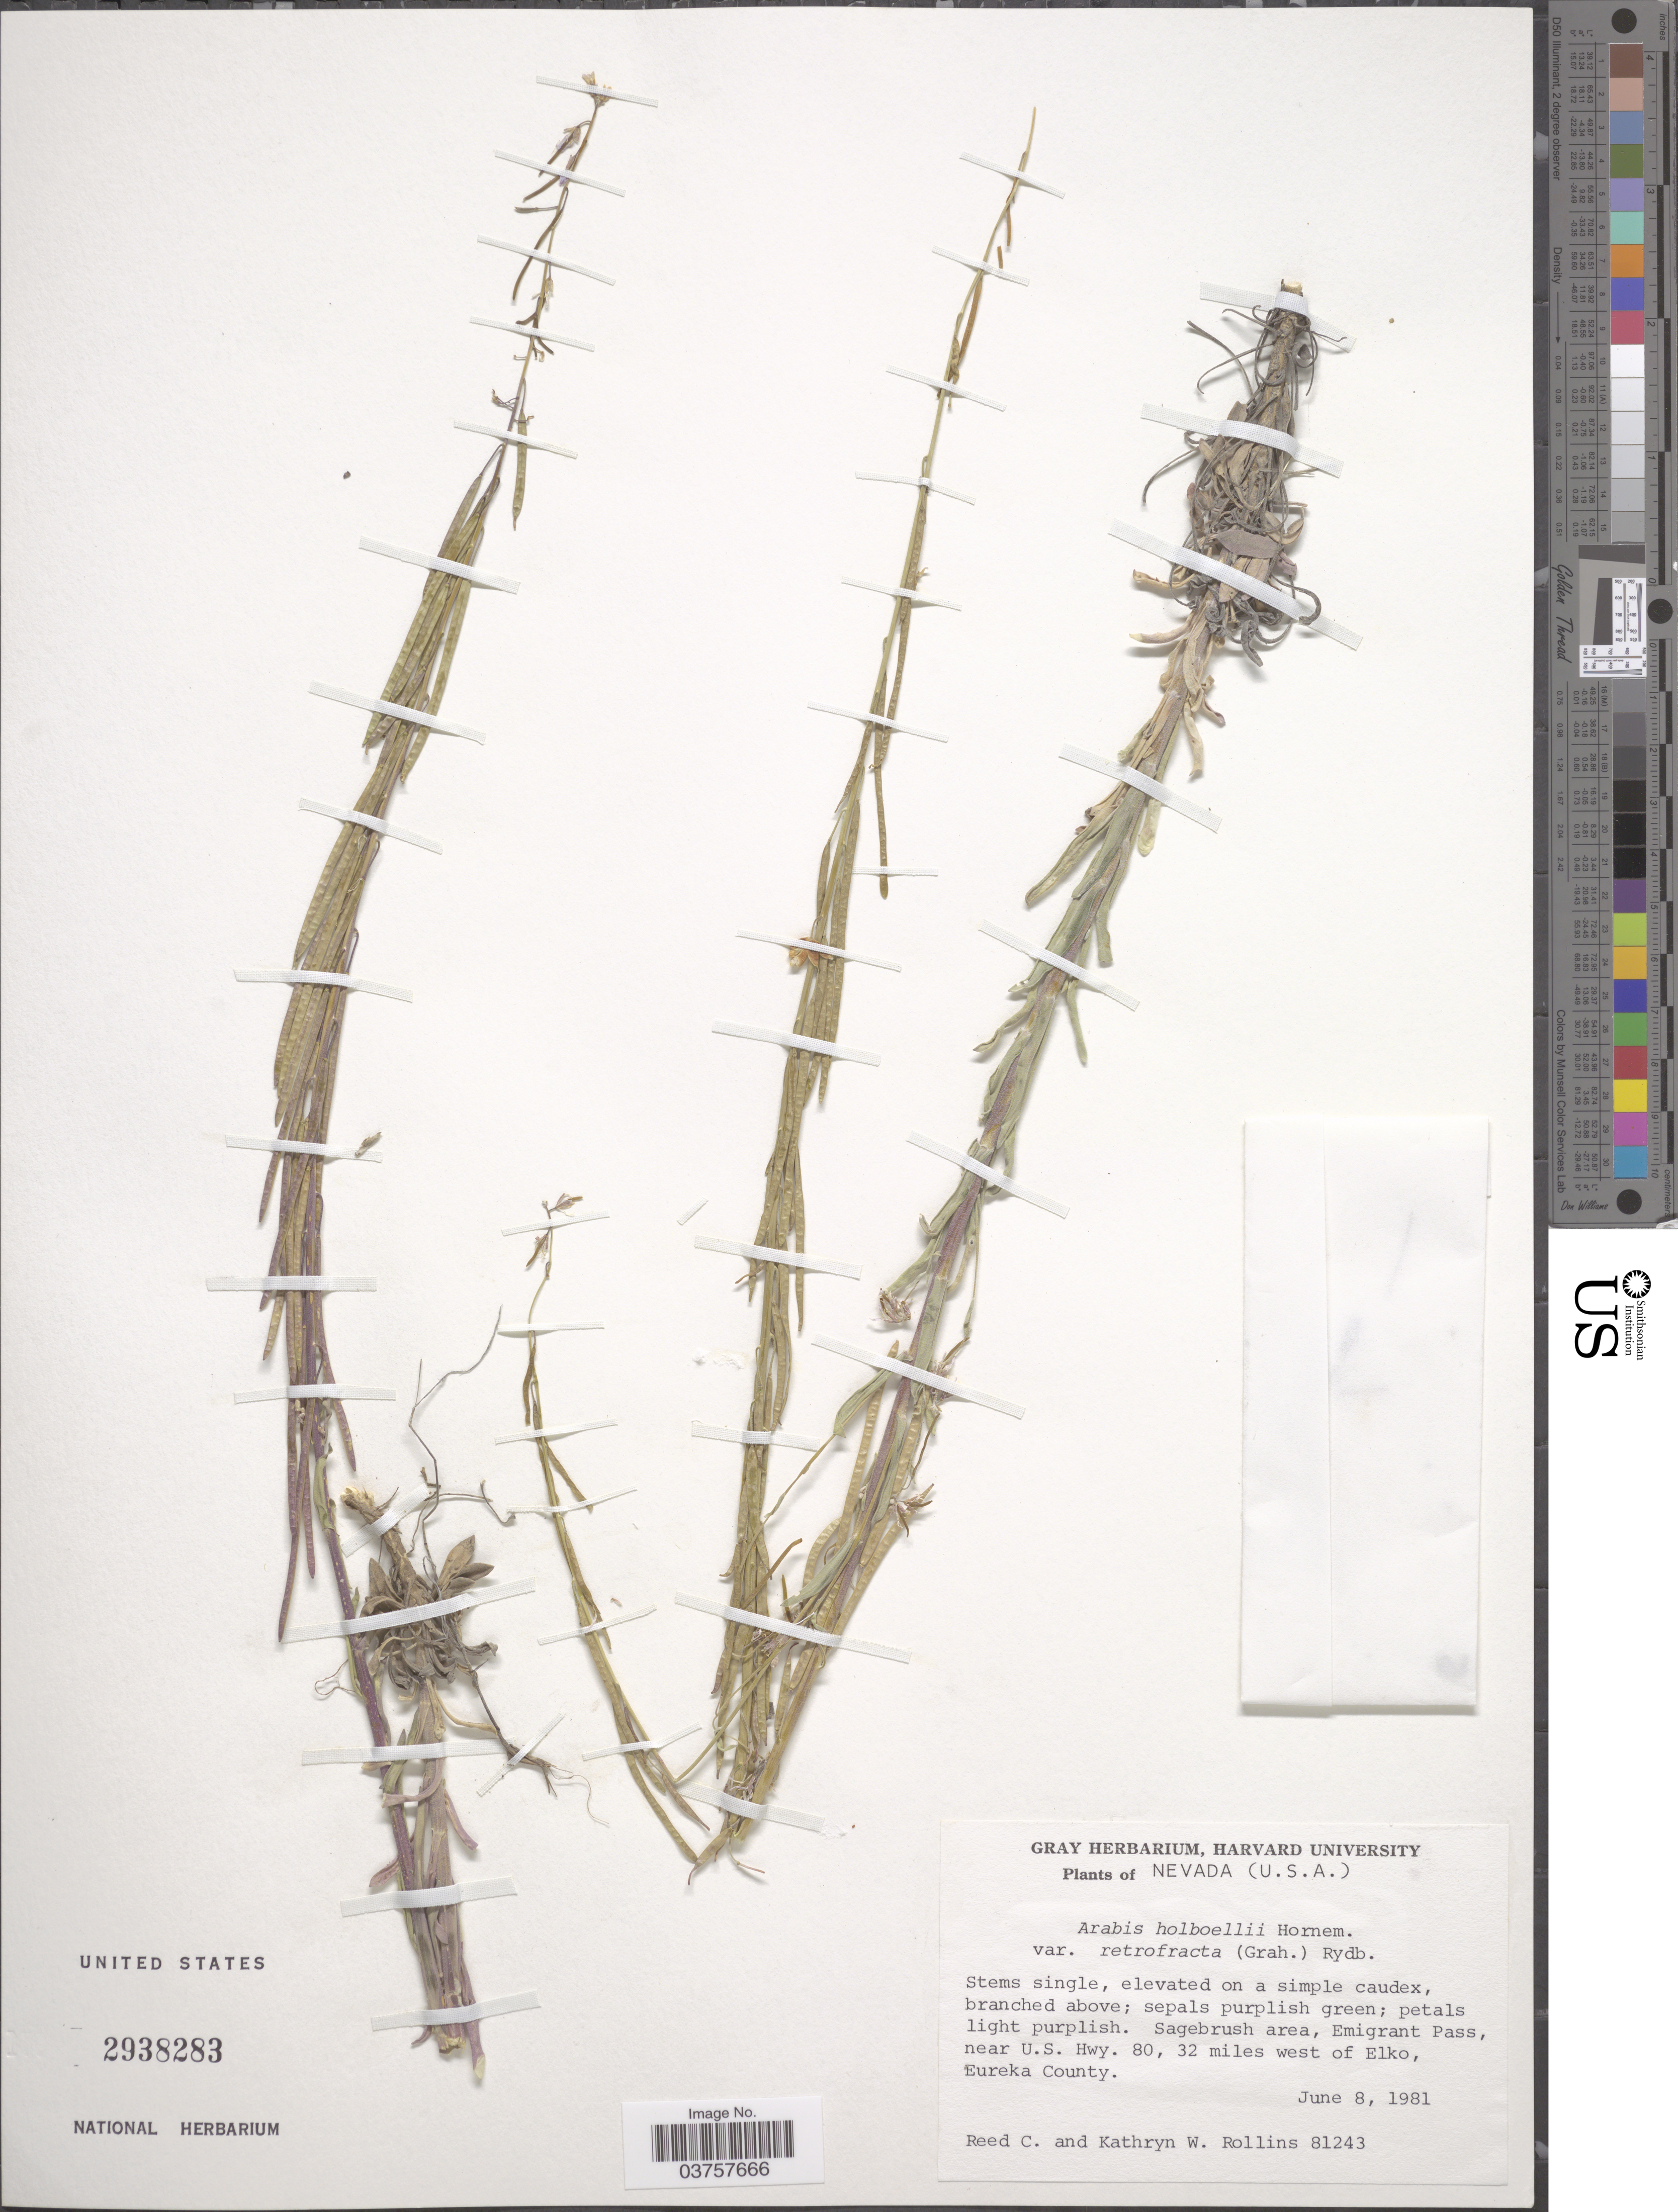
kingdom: Plantae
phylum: Tracheophyta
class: Magnoliopsida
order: Brassicales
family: Brassicaceae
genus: Arabis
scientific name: Arabis holboellii var. retrofracta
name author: Rydb.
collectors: R. C. Rollins & K. W. Rollins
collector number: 81243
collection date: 1981-06-08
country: United States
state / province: Nevada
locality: Sagebrush area, Emigrant Pass, near U.S. Hwy. 80, 32 miles west of Elko, Eureka County.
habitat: sagebrush area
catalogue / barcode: US 2938283